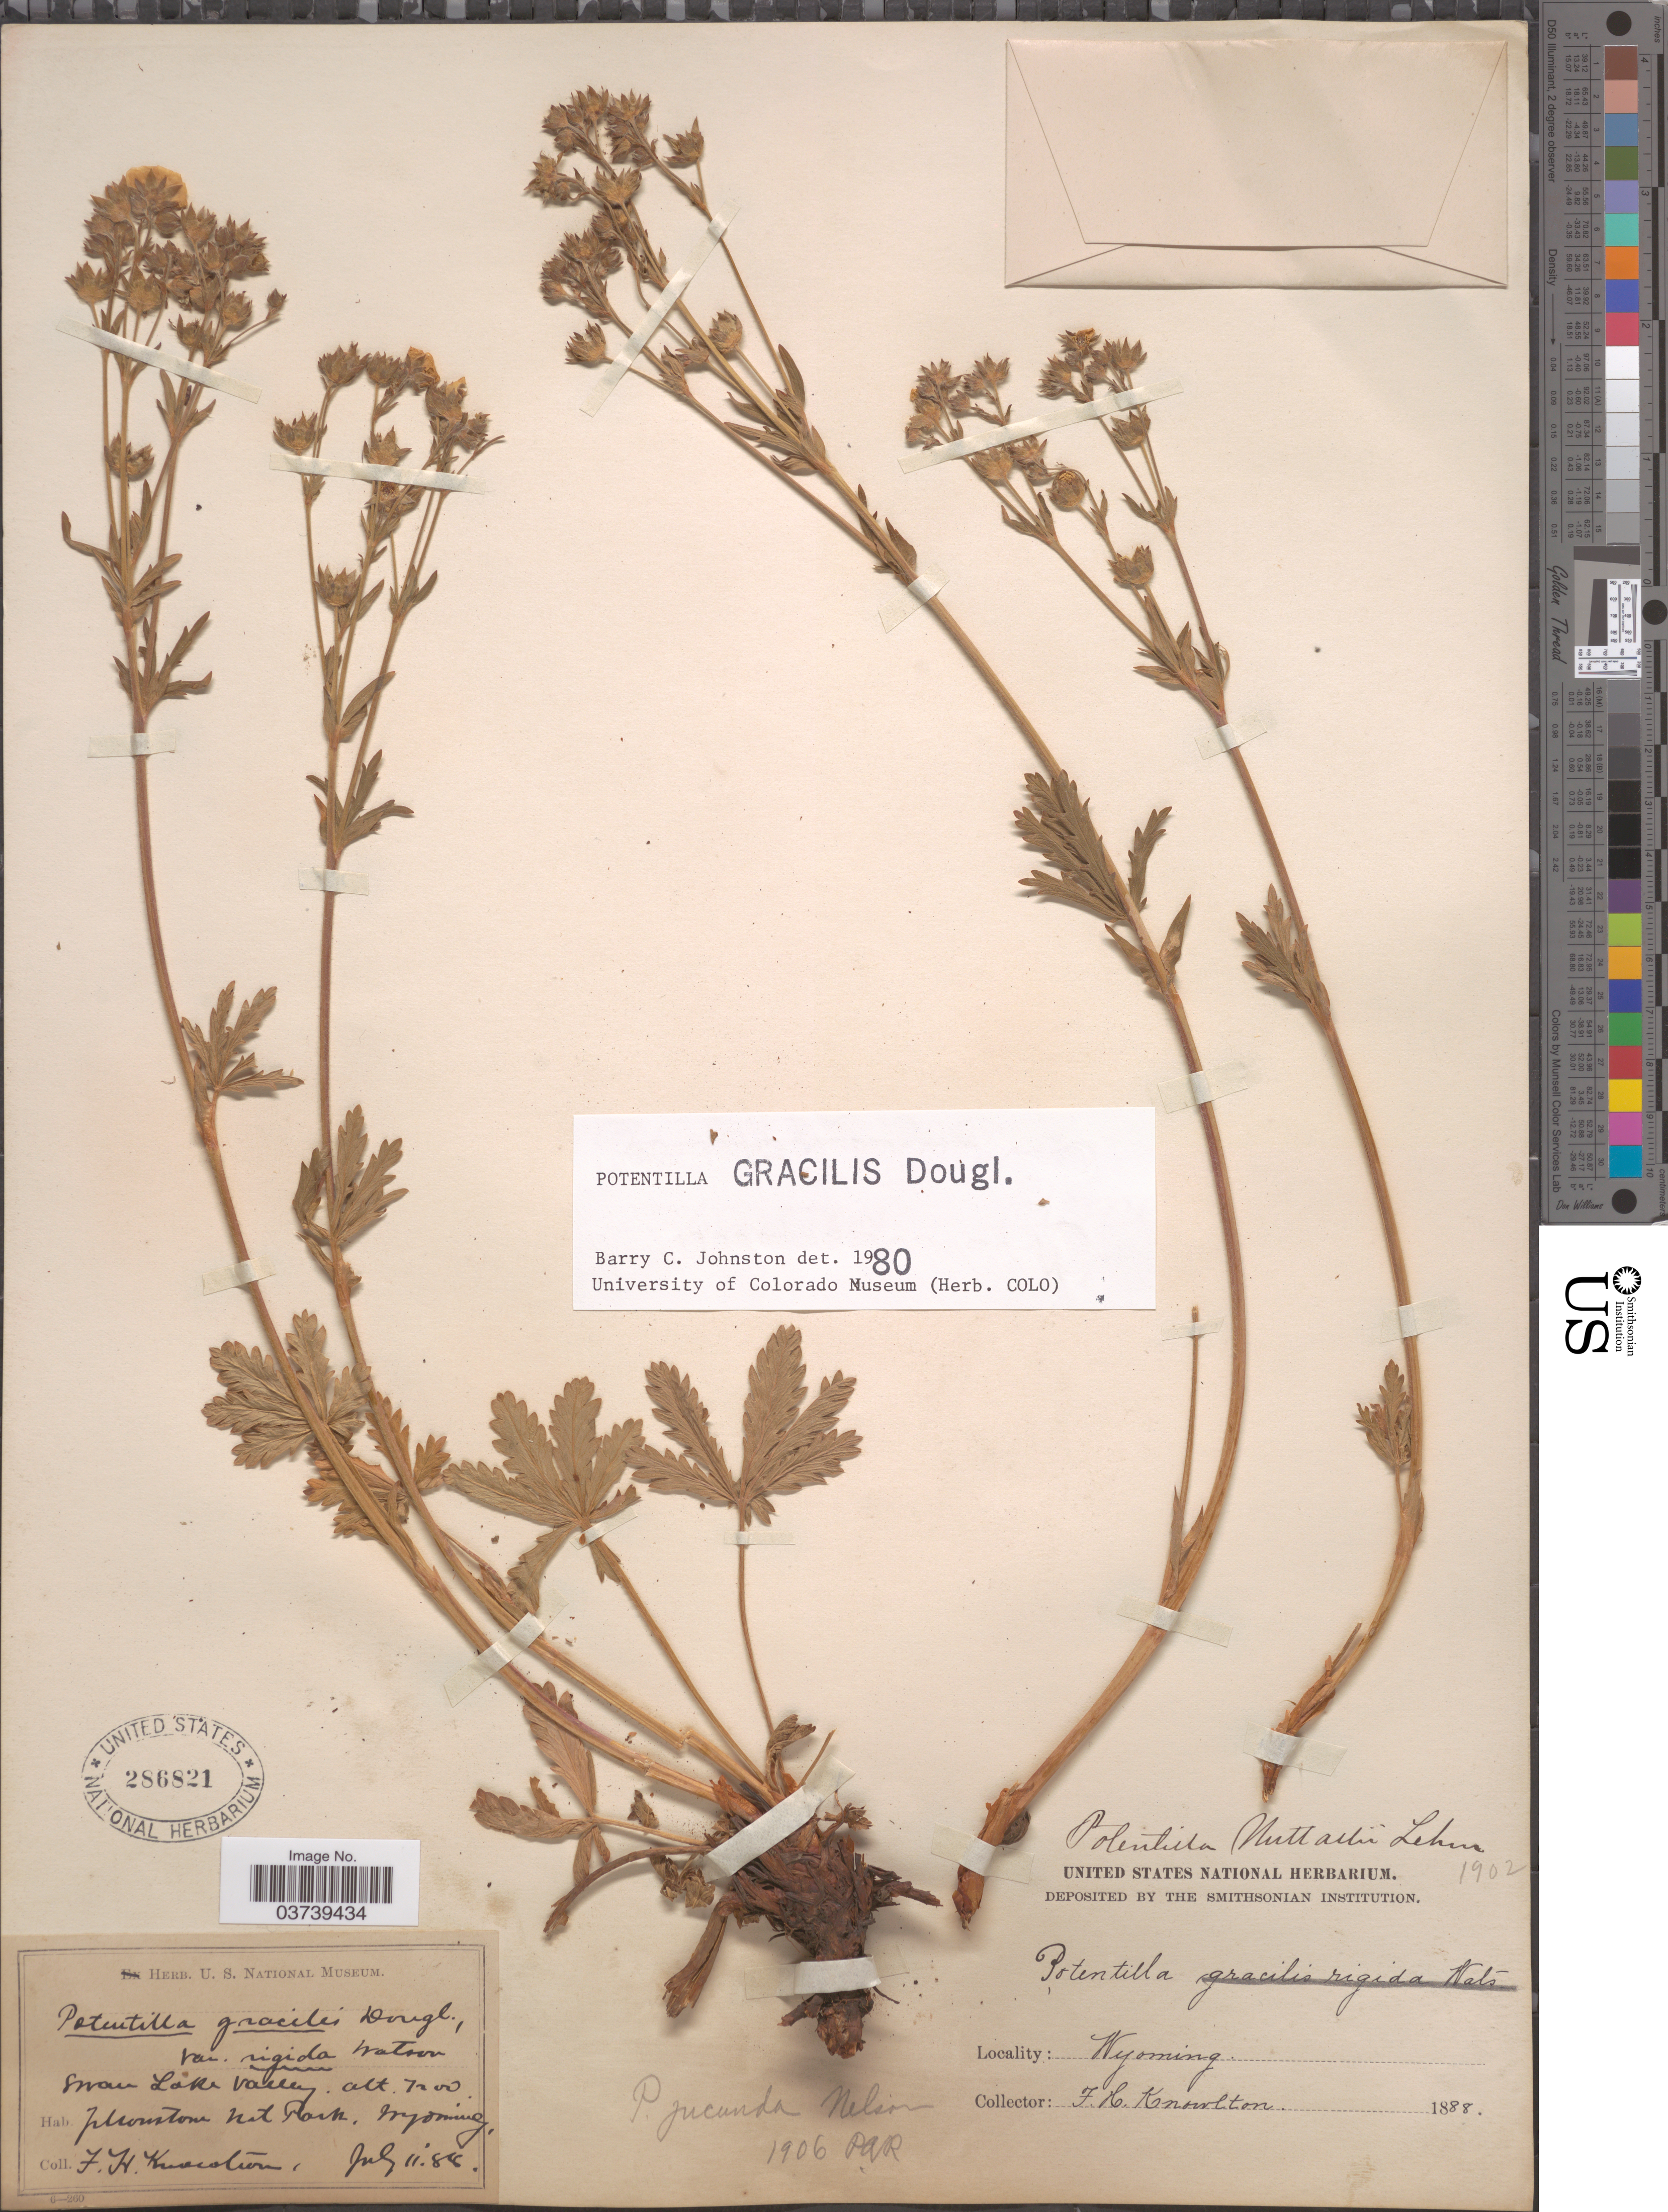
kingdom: Plantae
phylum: Tracheophyta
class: Magnoliopsida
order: Rosales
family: Rosaceae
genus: Potentilla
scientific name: Potentilla gracilis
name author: Douglas ex Hook.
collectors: F. H. Knowlton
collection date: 1888-07-11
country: United States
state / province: Wyoming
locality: Swan Lake Valley. Yellowstone Nat Park.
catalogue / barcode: US 286821